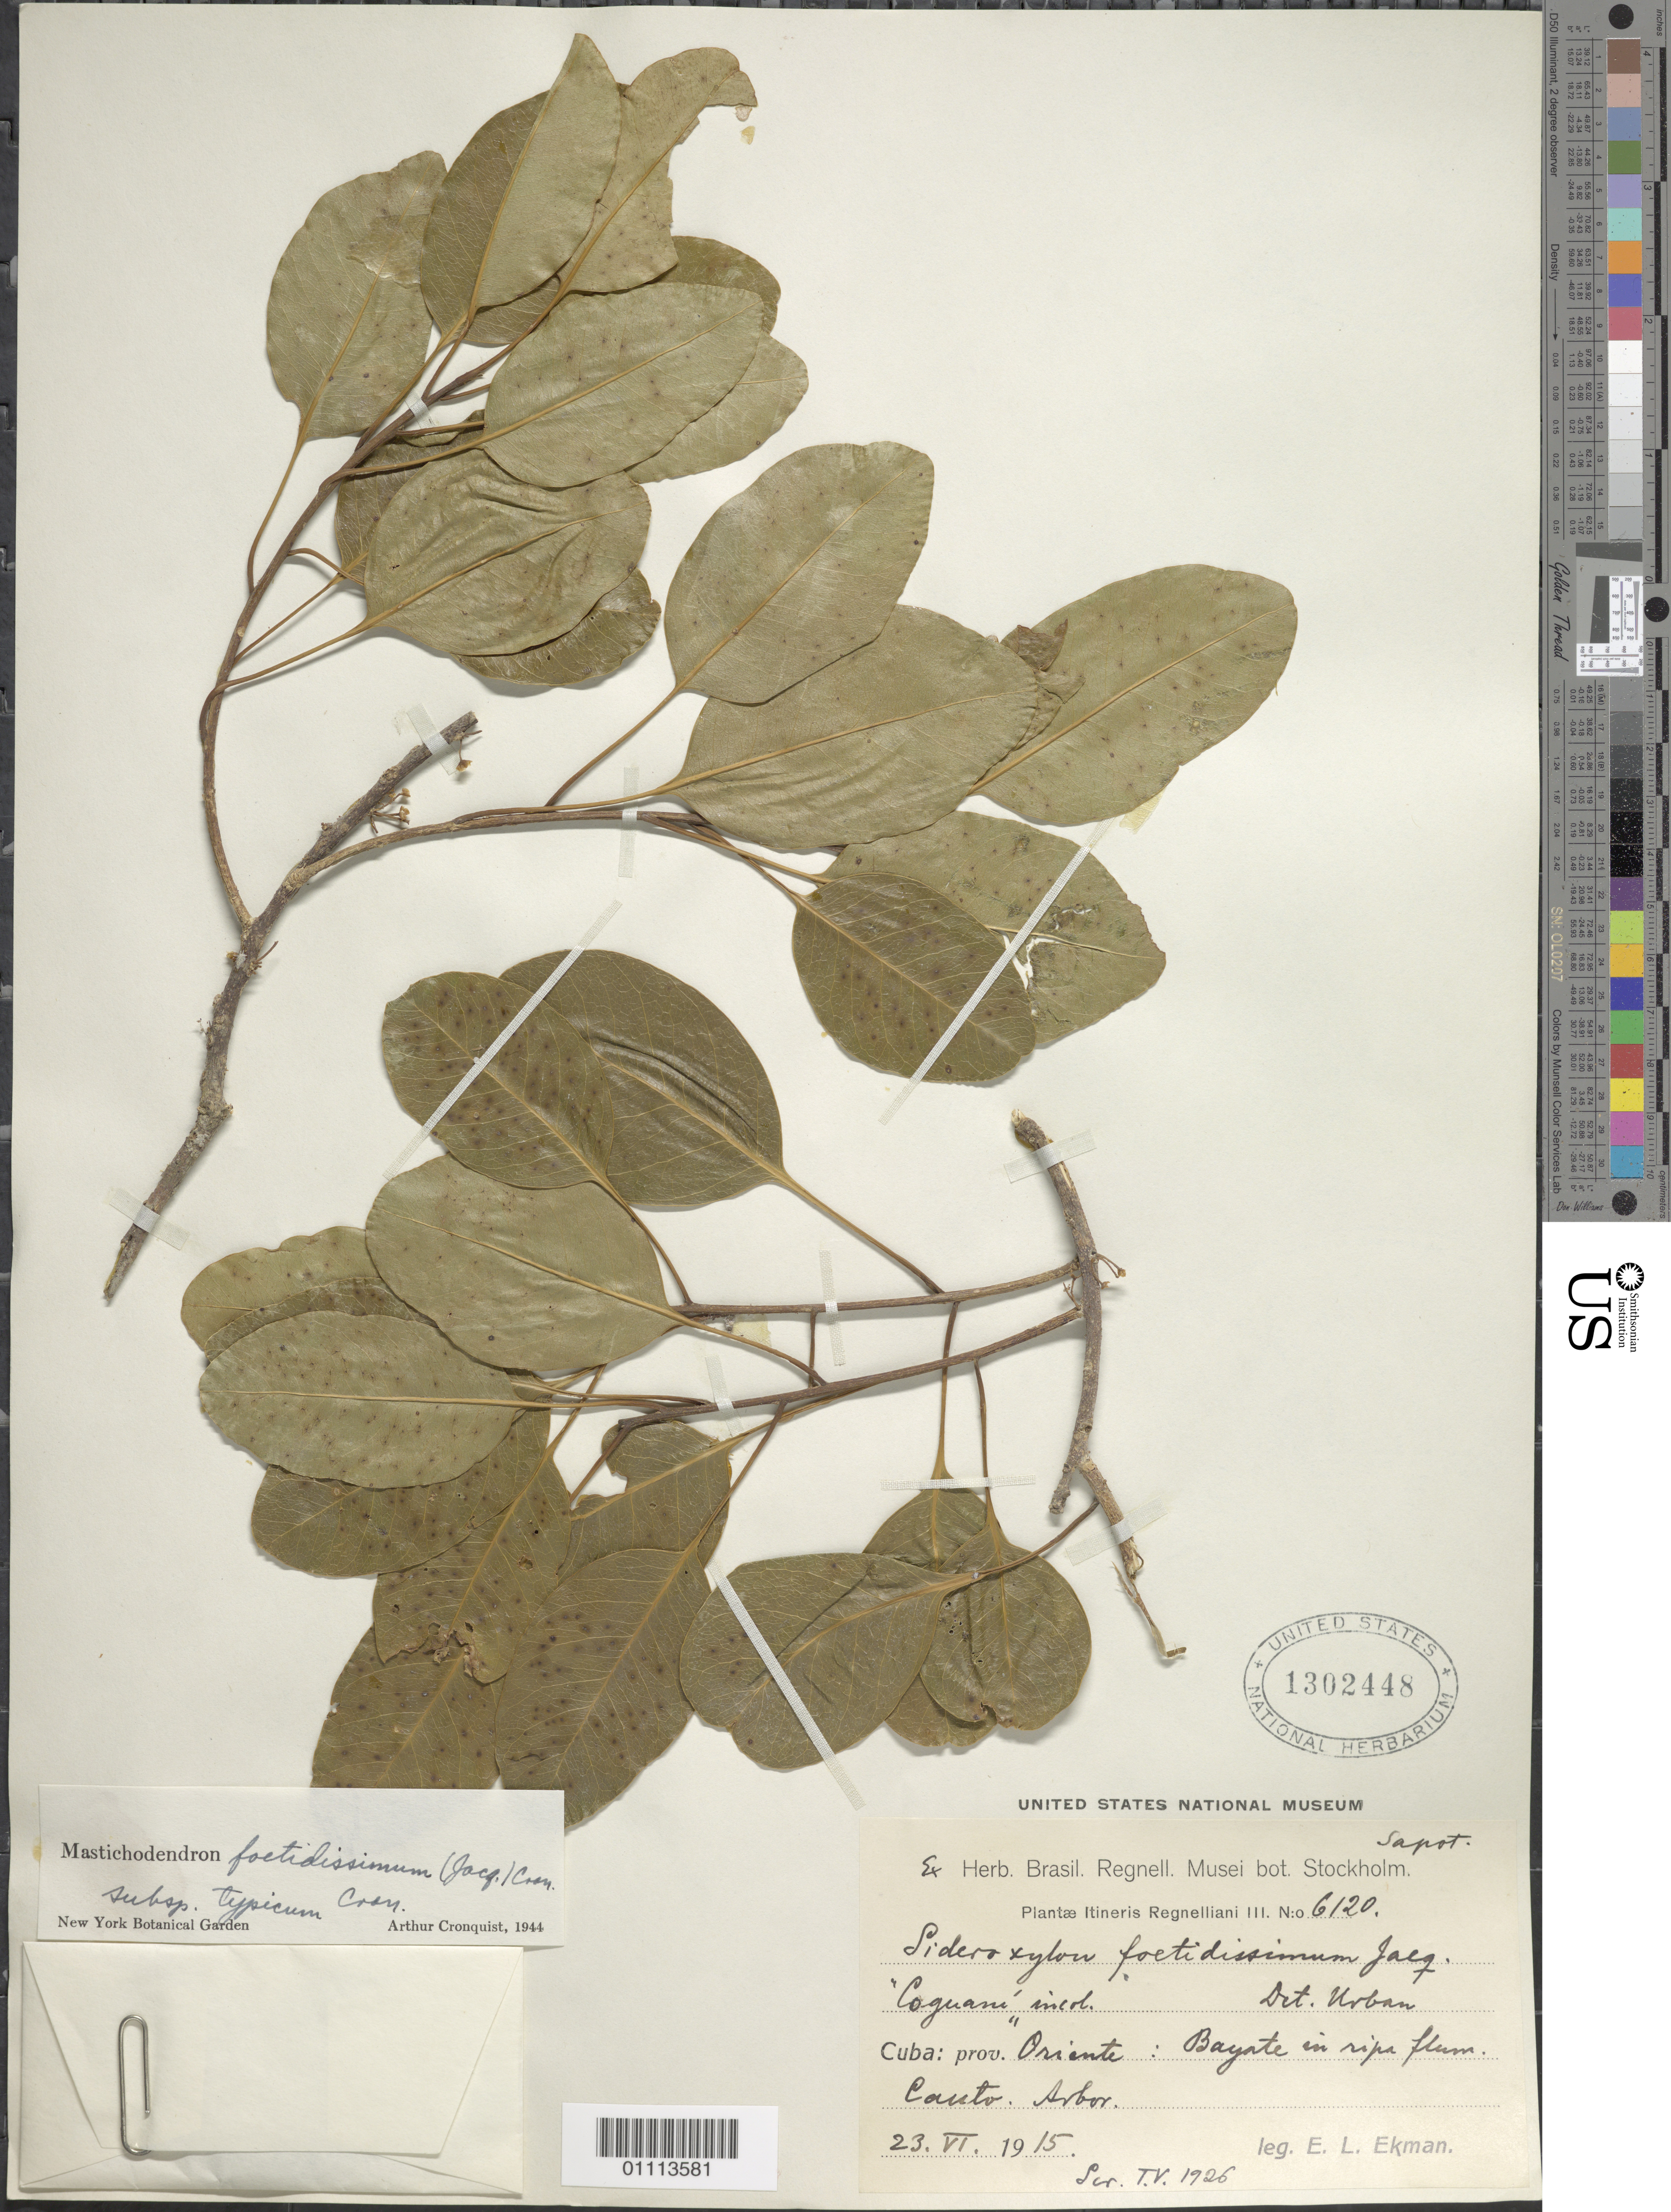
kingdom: Plantae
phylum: Tracheophyta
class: Magnoliopsida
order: Ericales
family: Sapotaceae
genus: Sideroxylon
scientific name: Sideroxylon foetidissimum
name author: Jacq.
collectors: E. L. Ekman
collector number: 6120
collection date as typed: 23 Jun 1915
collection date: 1915-06-23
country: Cuba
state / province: Guantánamo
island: Cuba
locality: Bayate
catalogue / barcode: US 1302448